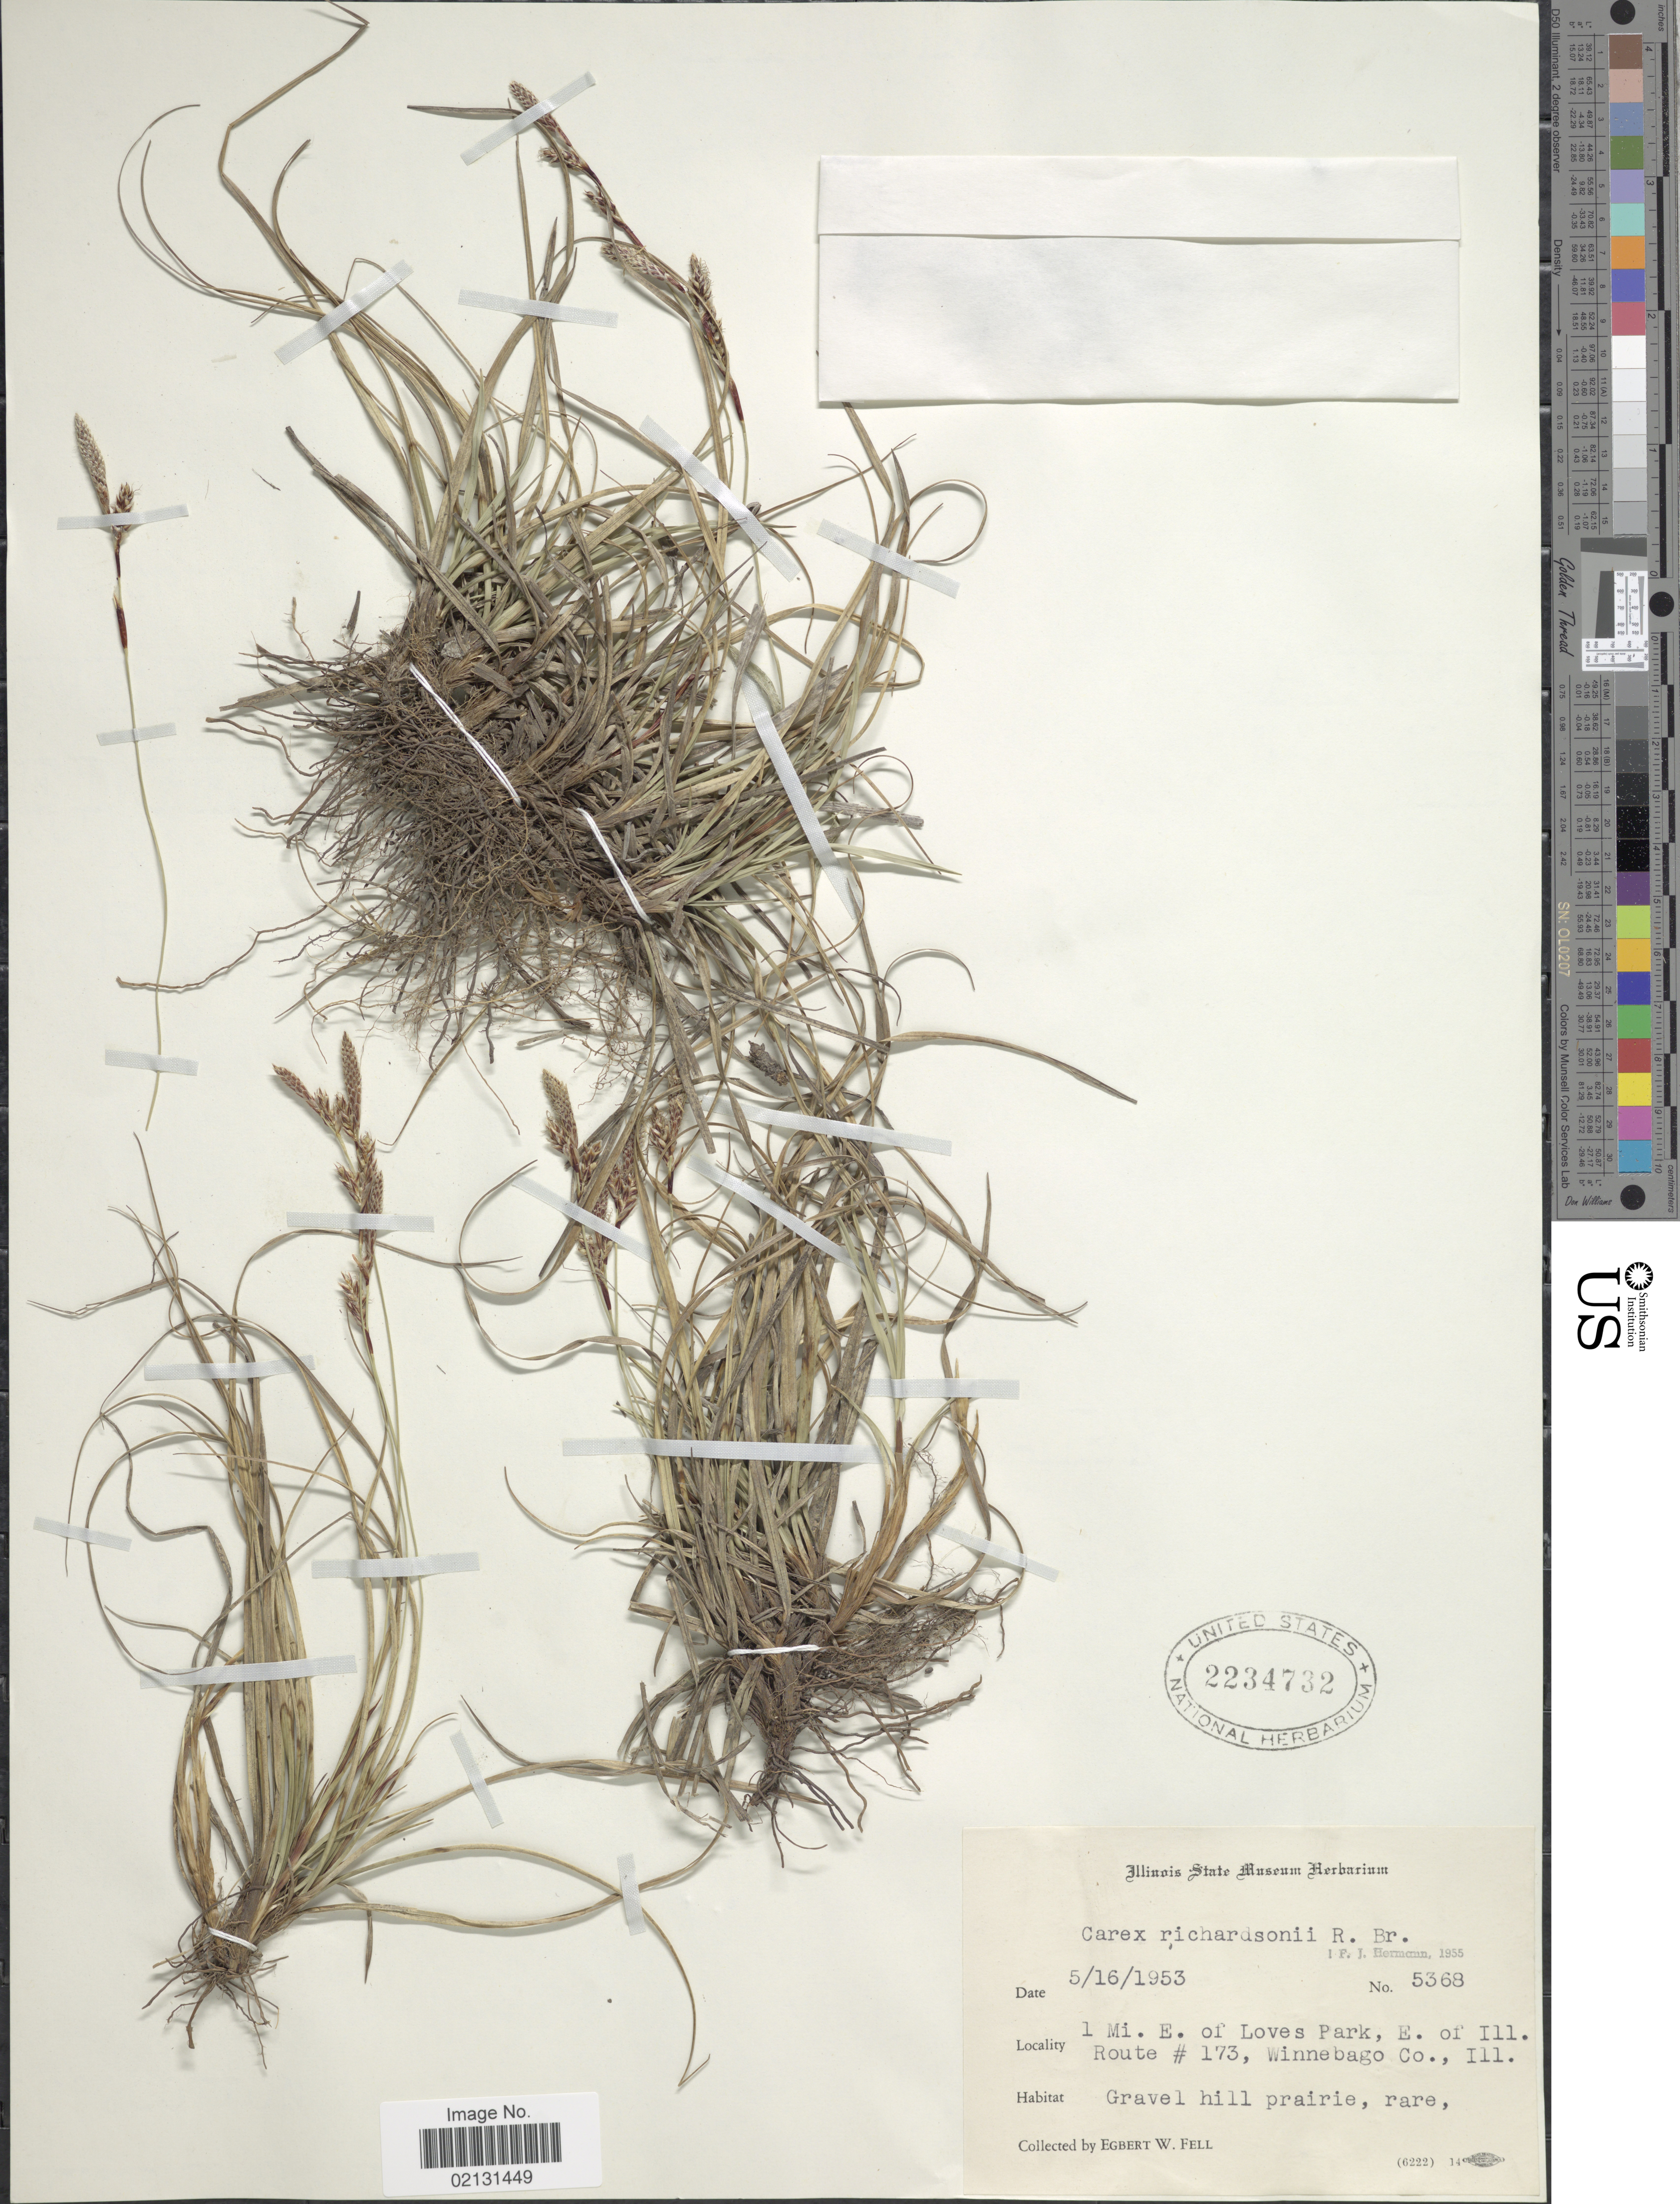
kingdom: Plantae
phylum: Tracheophyta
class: Liliopsida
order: Poales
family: Cyperaceae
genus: Carex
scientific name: Carex richardsonii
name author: R. Br.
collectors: E. Fell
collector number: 5368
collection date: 1953-05-16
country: United States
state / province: Illinois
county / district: Winnebago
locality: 1 Mi. E. of Loves Park, E. of Ill. Route #173, Winnebago Co., gravel hill prairie.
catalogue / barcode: US 2234732